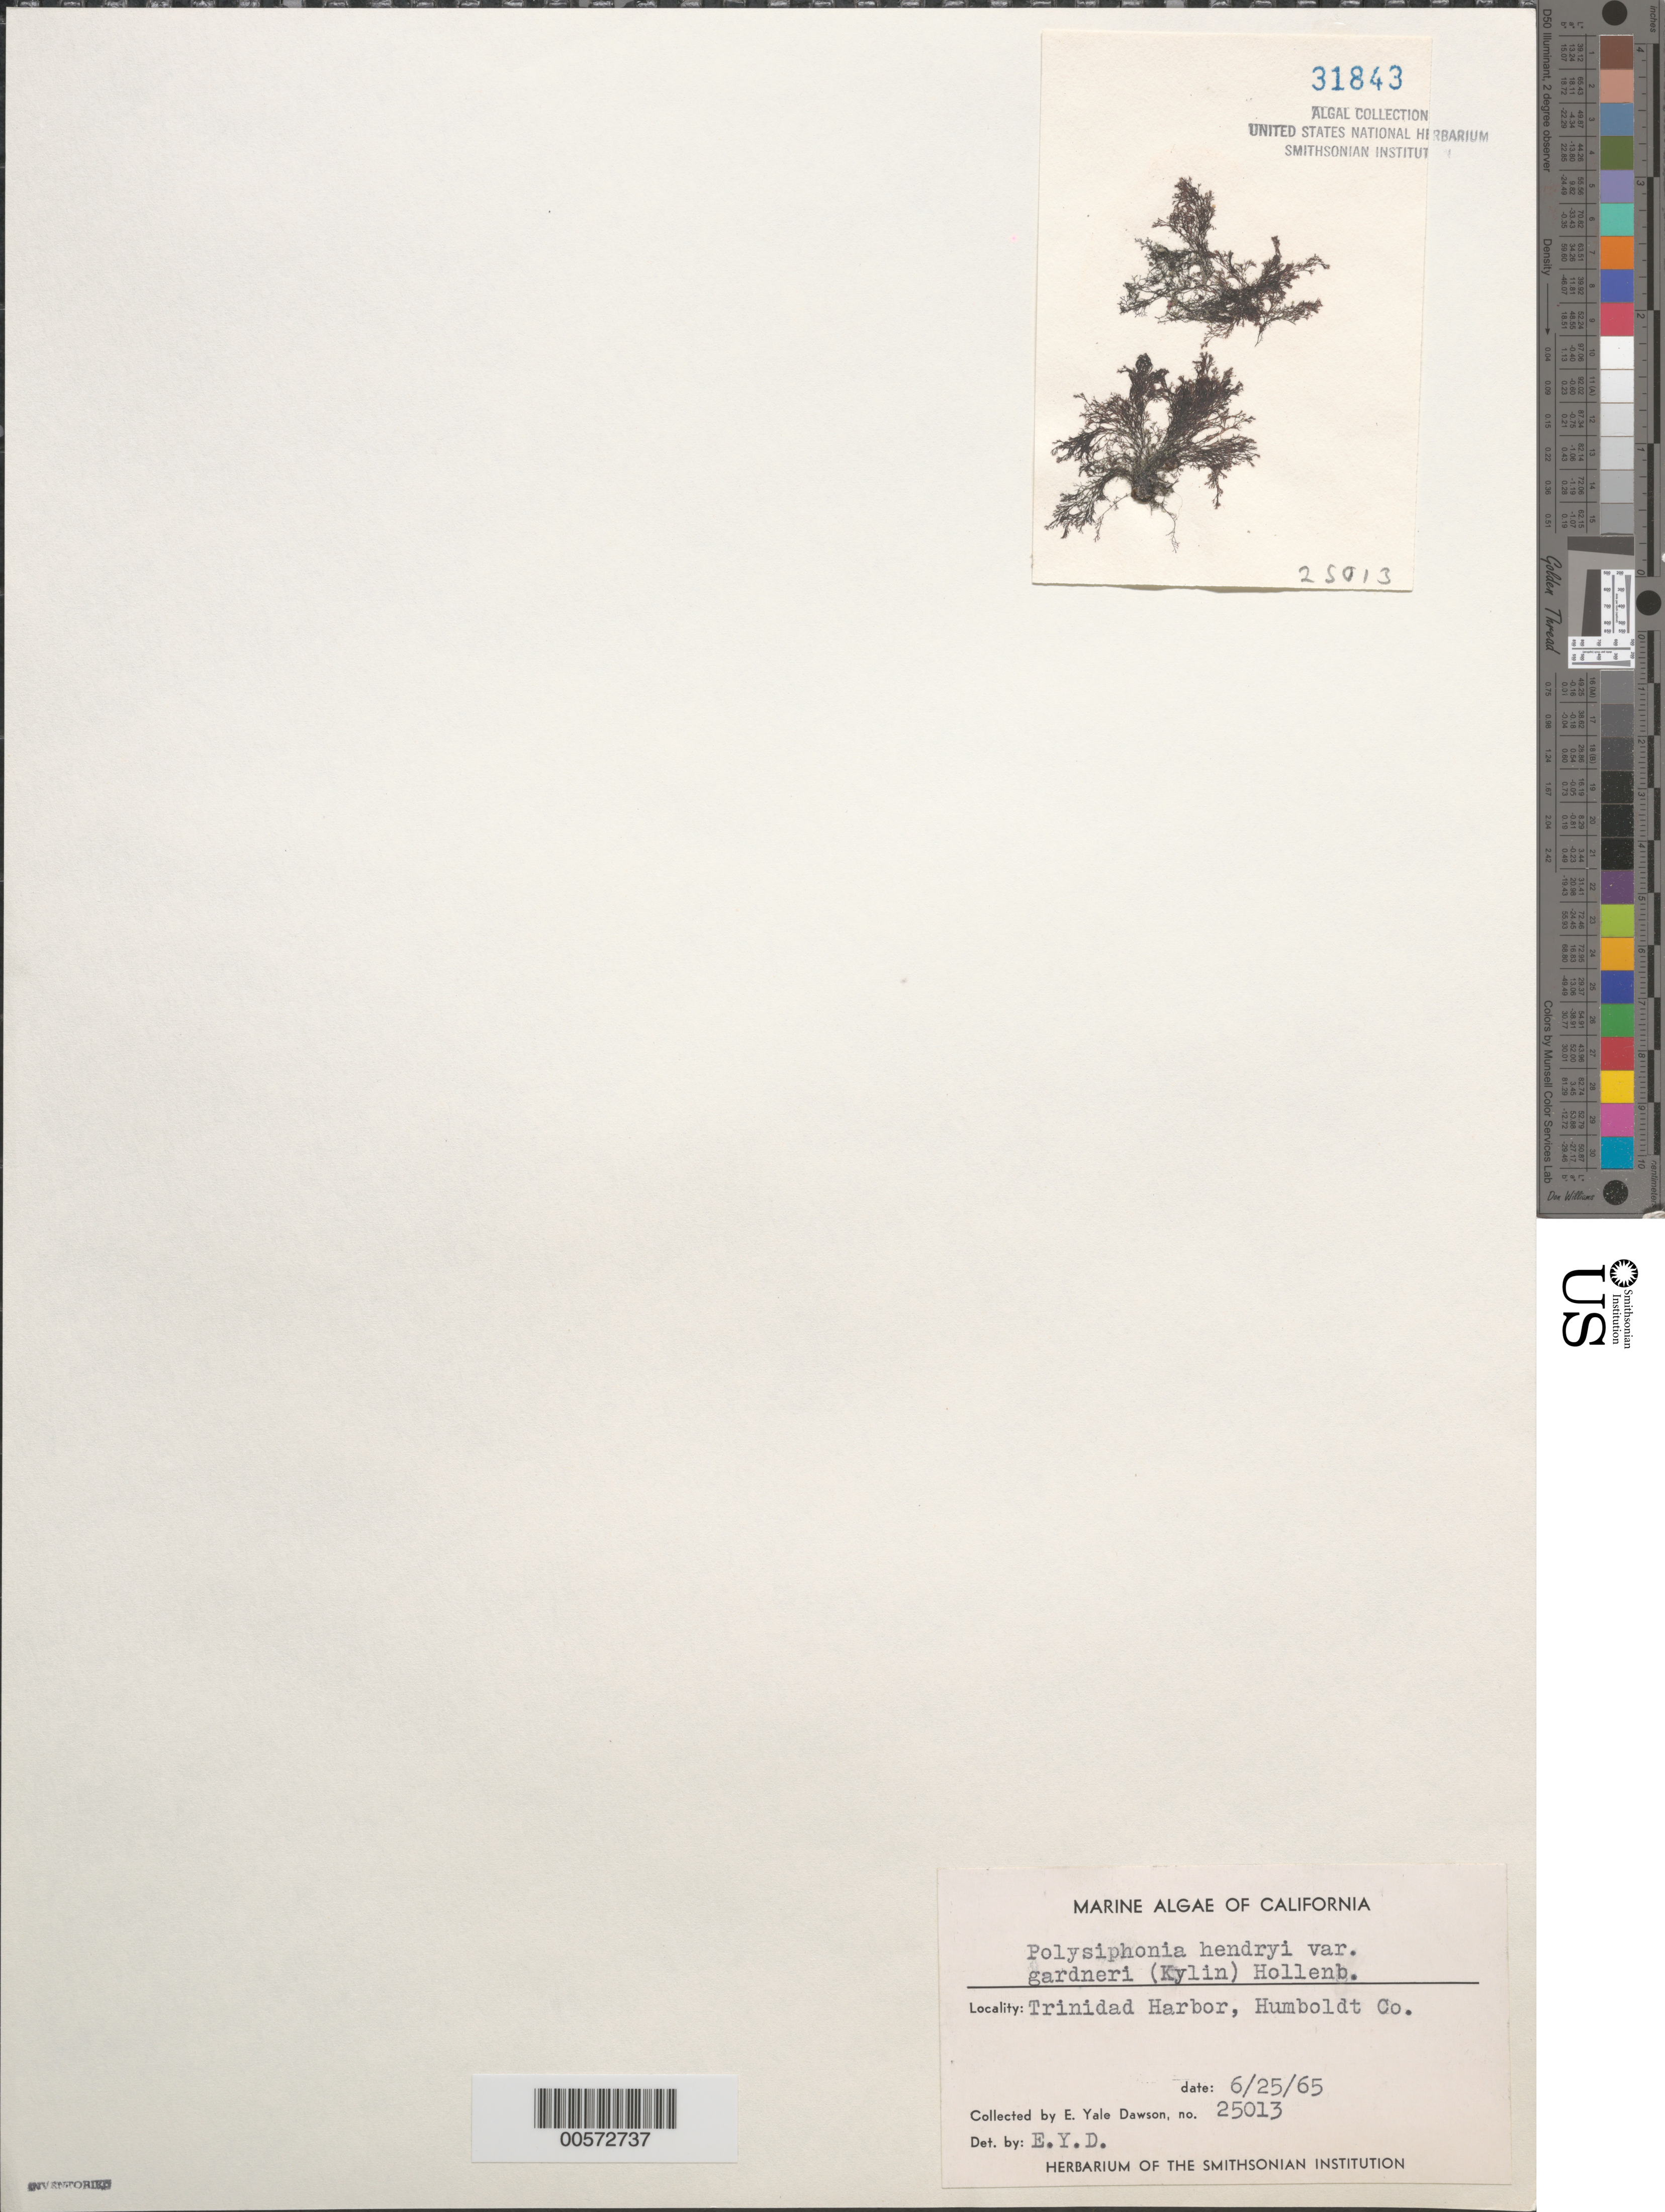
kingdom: Plantae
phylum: Rhodophyta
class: Florideophyceae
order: Ceramiales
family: Rhodomelaceae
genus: Vertebrata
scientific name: Vertebrata hendryi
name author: (N.L. Gardner) Savoie & G.W. Saunders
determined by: Algae name updating Project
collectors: E. Y. Dawson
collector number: EYD 25013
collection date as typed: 25 Jun 1965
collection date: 1965-06-25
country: United States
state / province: California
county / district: Humboldt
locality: Trinidad Harbor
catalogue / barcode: US 31843